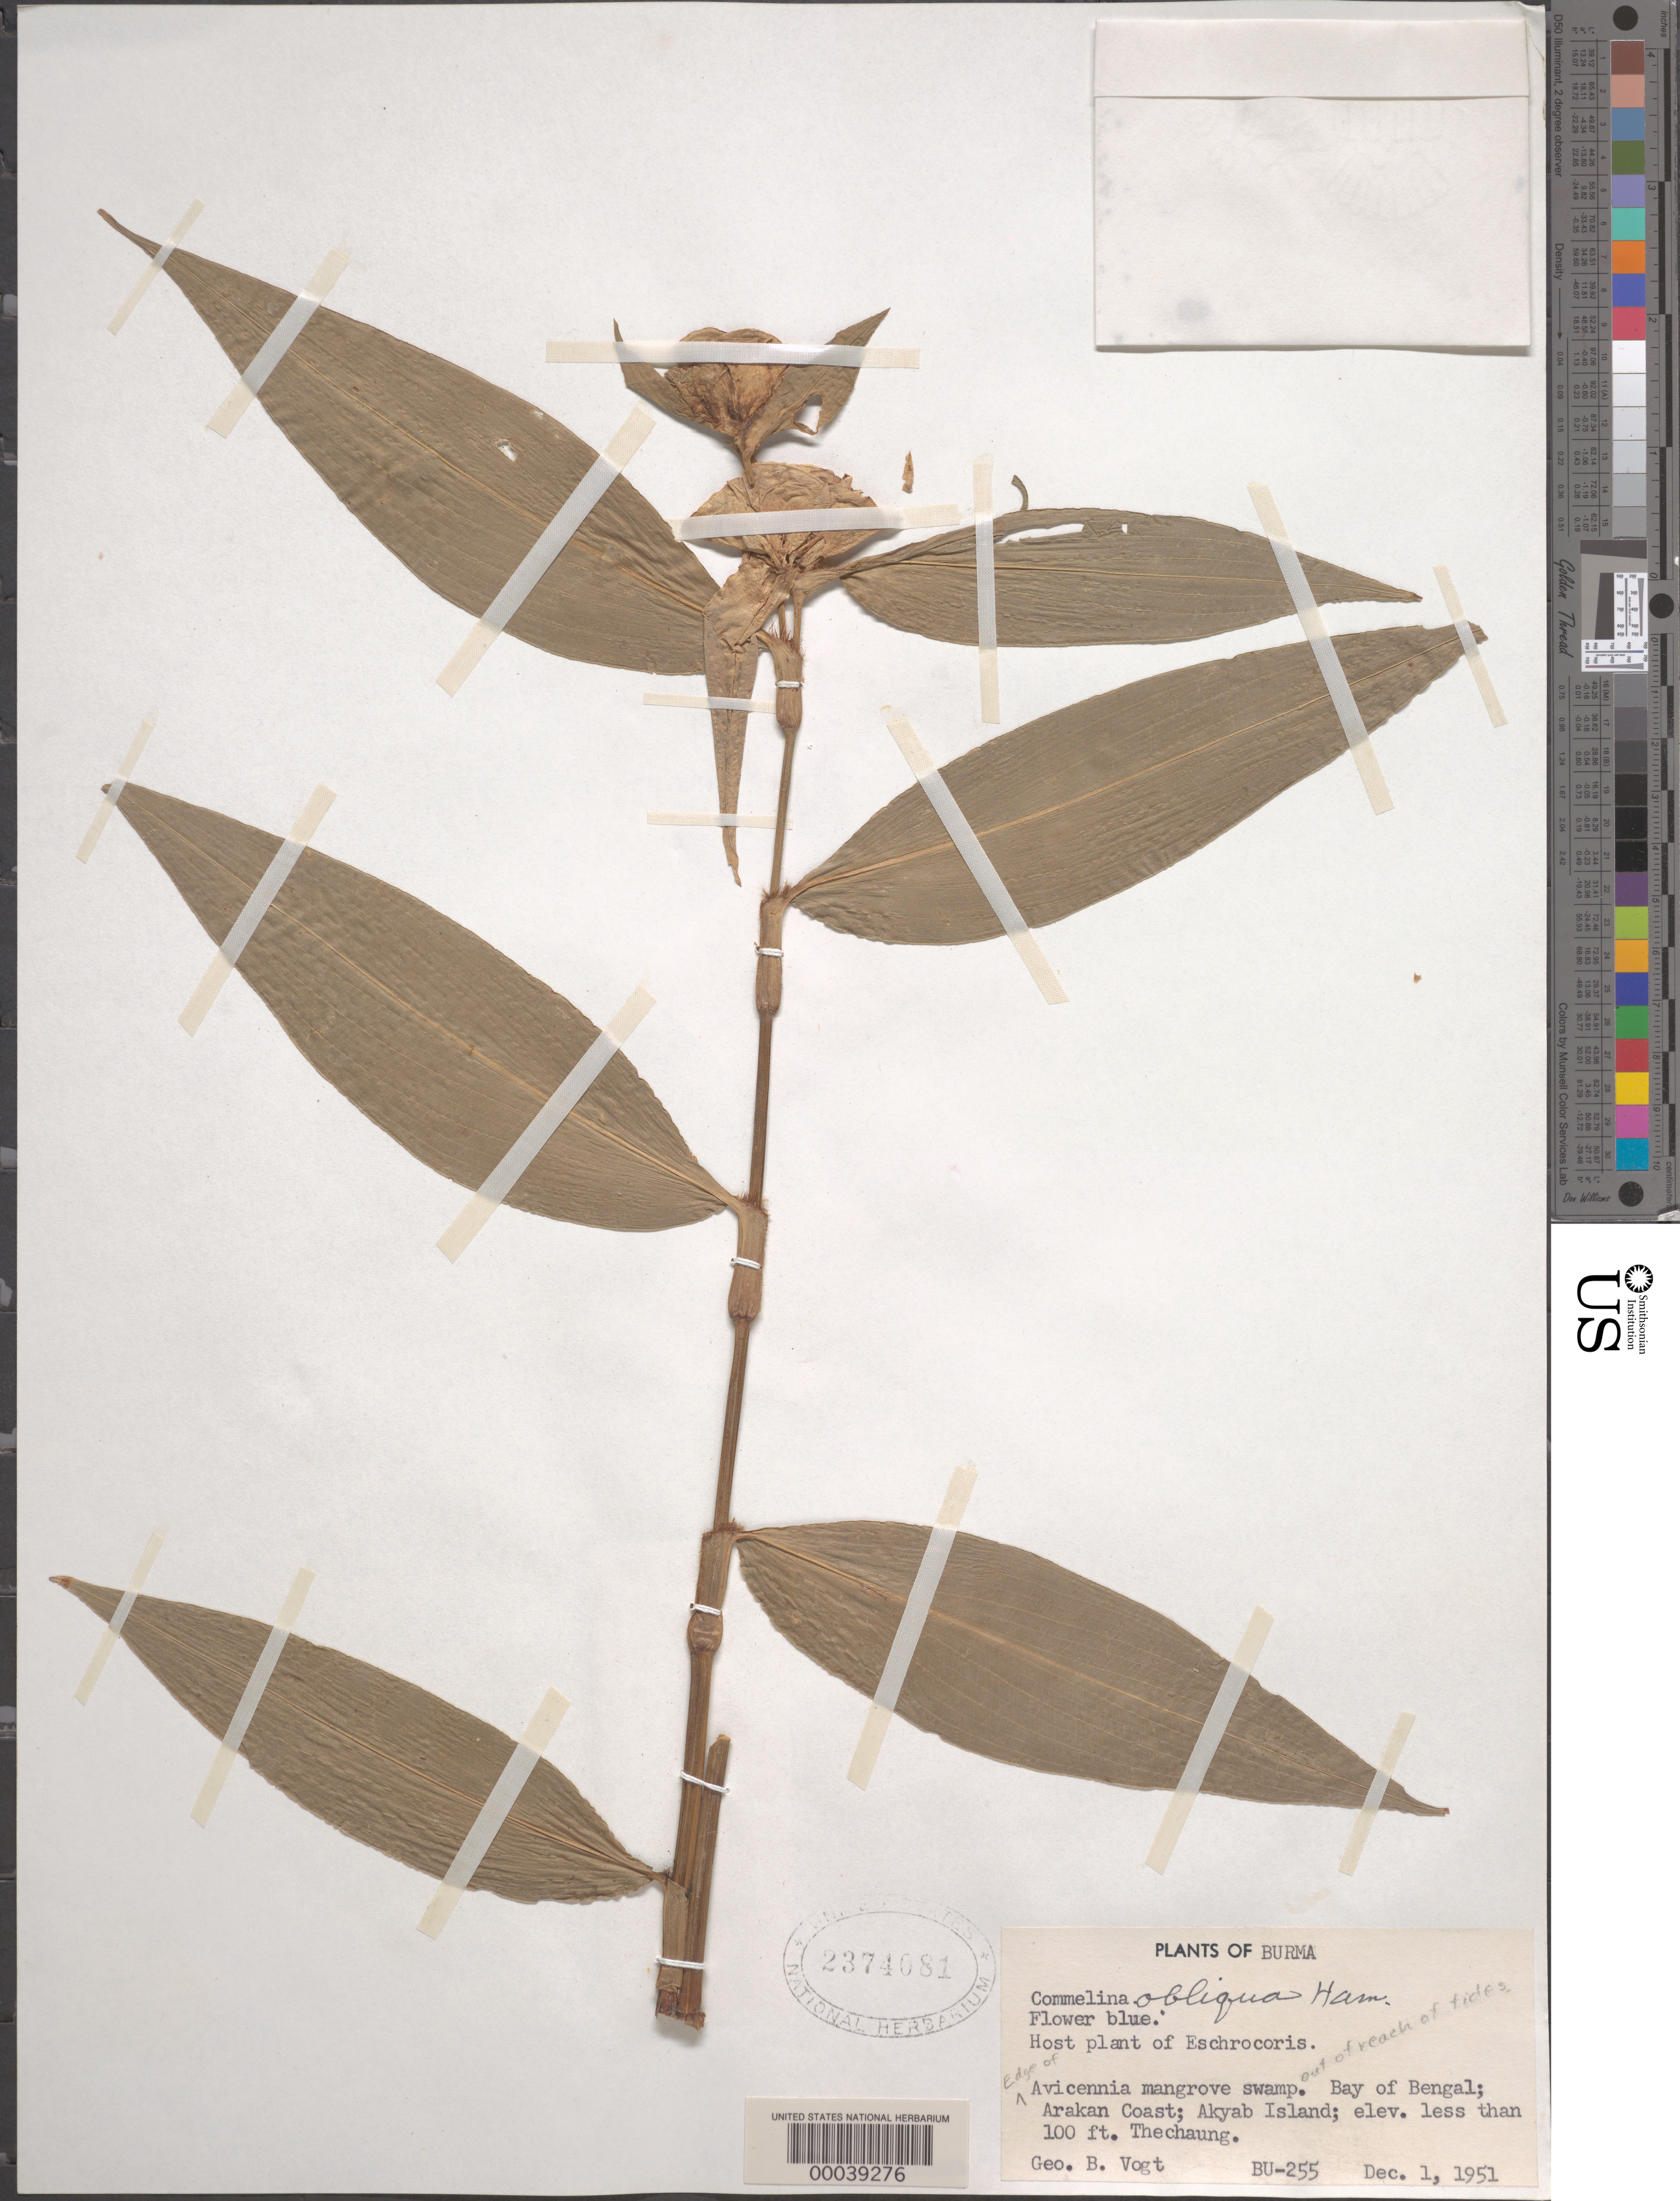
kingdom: Plantae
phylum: Tracheophyta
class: Liliopsida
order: Commelinales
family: Commelinaceae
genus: Commelina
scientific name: Commelina paludosa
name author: Blume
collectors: G. B. Vogt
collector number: Bu-255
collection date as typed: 01 Dec 1951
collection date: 1951-12-01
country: Myanmar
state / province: Rakhine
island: Akyab Island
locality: Arakan State, Thechaung; Bay of Bengal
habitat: Edge of mangrove swamp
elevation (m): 31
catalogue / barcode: US 2374081